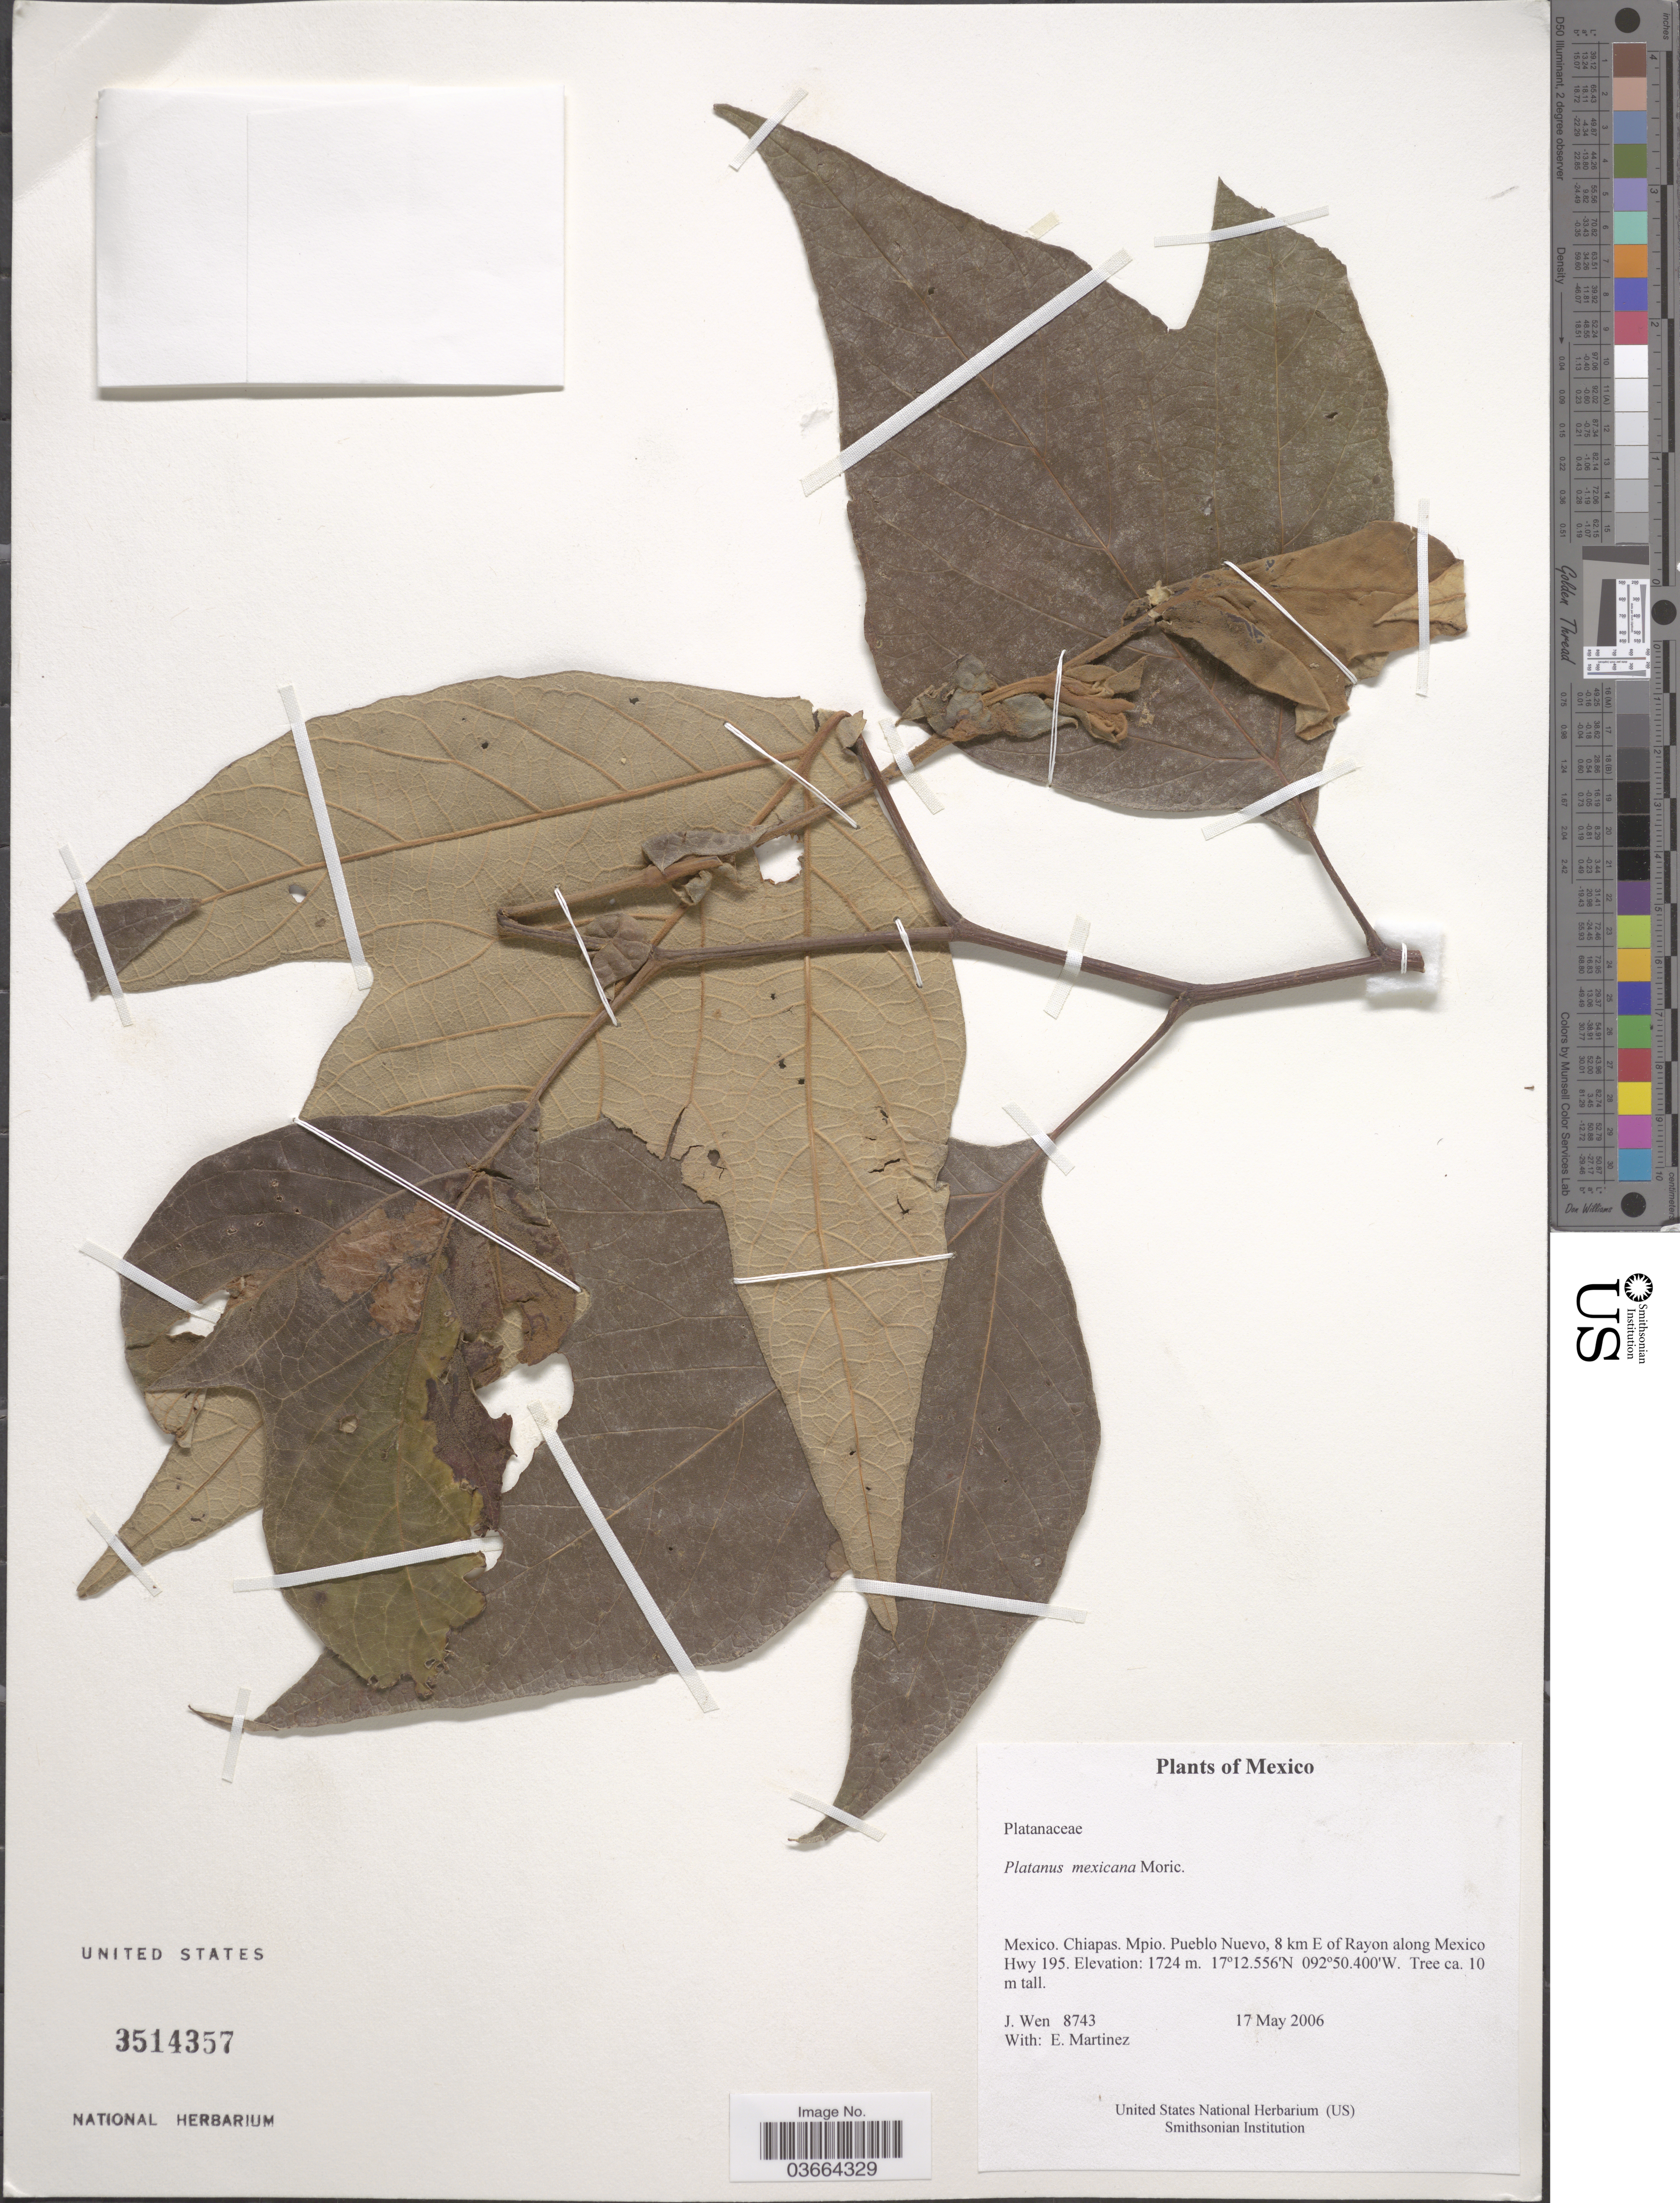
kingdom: Plantae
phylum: Tracheophyta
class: Magnoliopsida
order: Proteales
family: Platanaceae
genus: Platanus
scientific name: Platanus mexicana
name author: Moric.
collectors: J. Wen & E. Martínez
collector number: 8743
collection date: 2006-05-17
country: Mexico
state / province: México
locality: Chiapas. Mpio. Pueblo Nuevo, 8 km E of Rayon along Mexico Hwy 195.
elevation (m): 1724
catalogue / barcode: US 3514357